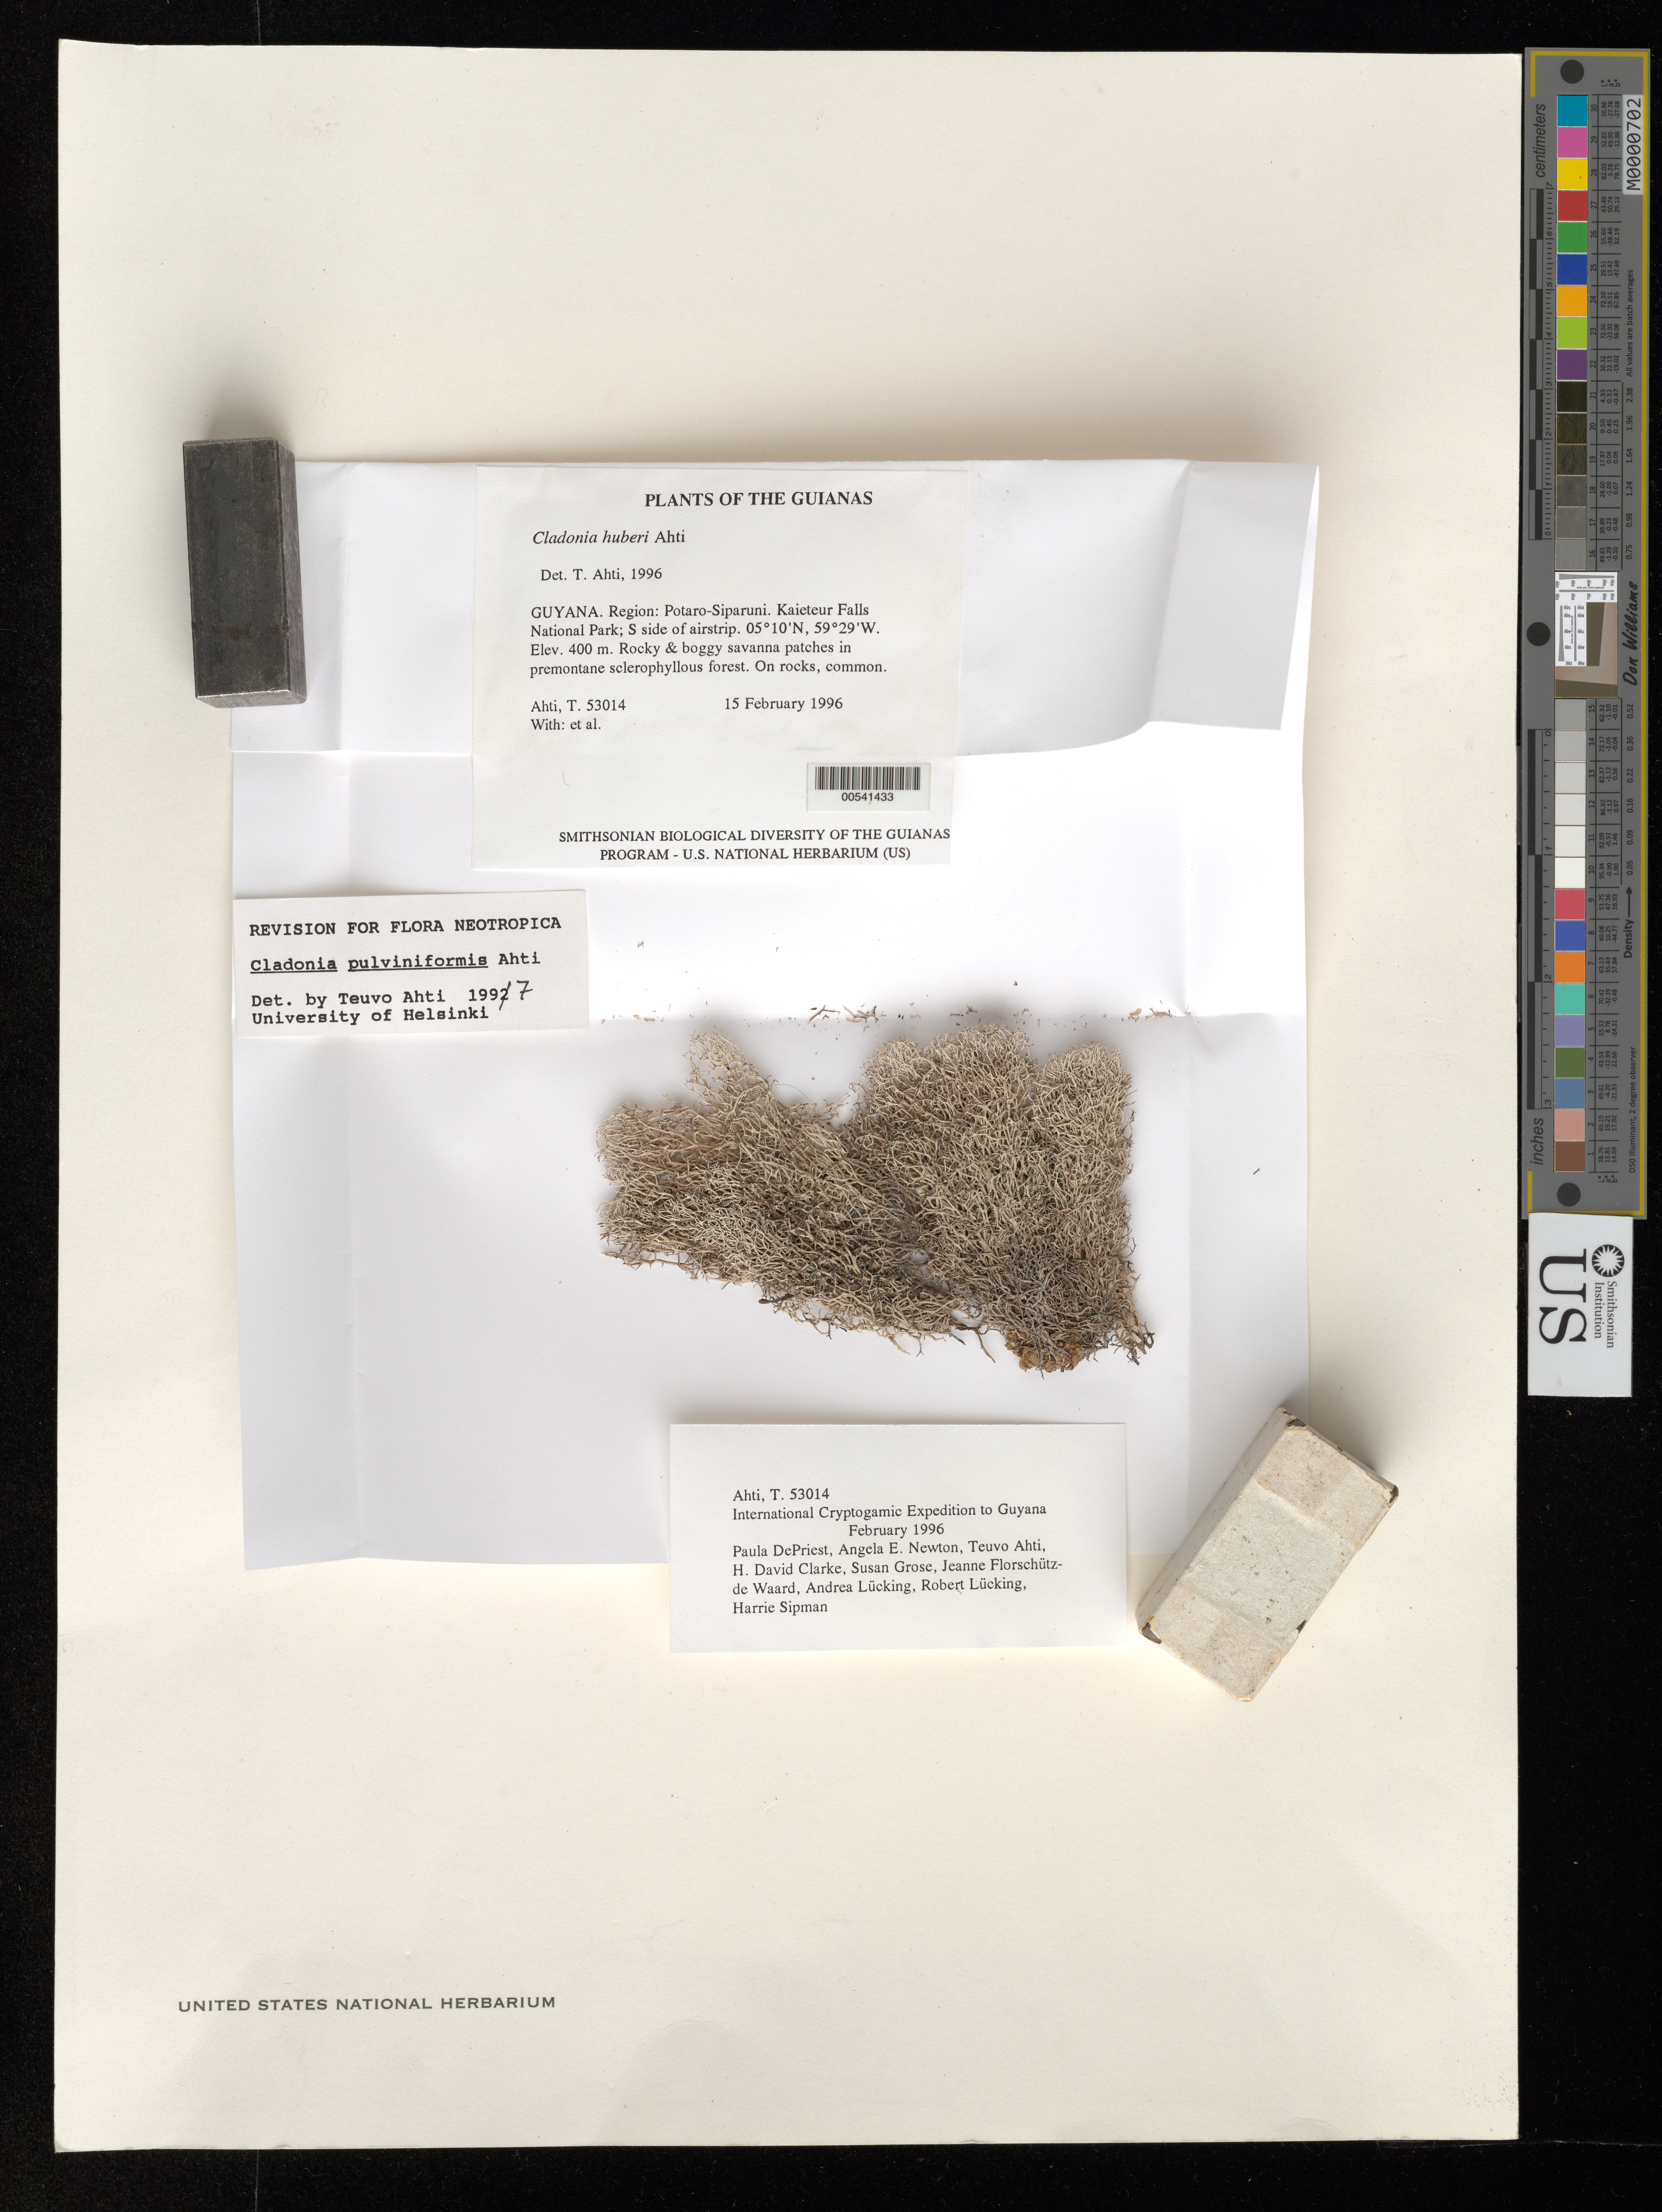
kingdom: Fungi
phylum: Ascomycota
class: Lecanoromycetes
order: Lecanorales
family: Cladoniaceae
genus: Cladonia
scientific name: Cladonia huberi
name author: Ahti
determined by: Ahti, Teuvo T.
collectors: T. T. Ahti et al.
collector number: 53014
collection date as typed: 15 February 1996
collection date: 1996-02-15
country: Guyana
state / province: Potaro-Siparuni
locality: Kaieteur Falls National Park; S side of airstrip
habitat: Rocky & boggy savanna patches in premontane sclerophyllous forest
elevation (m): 400